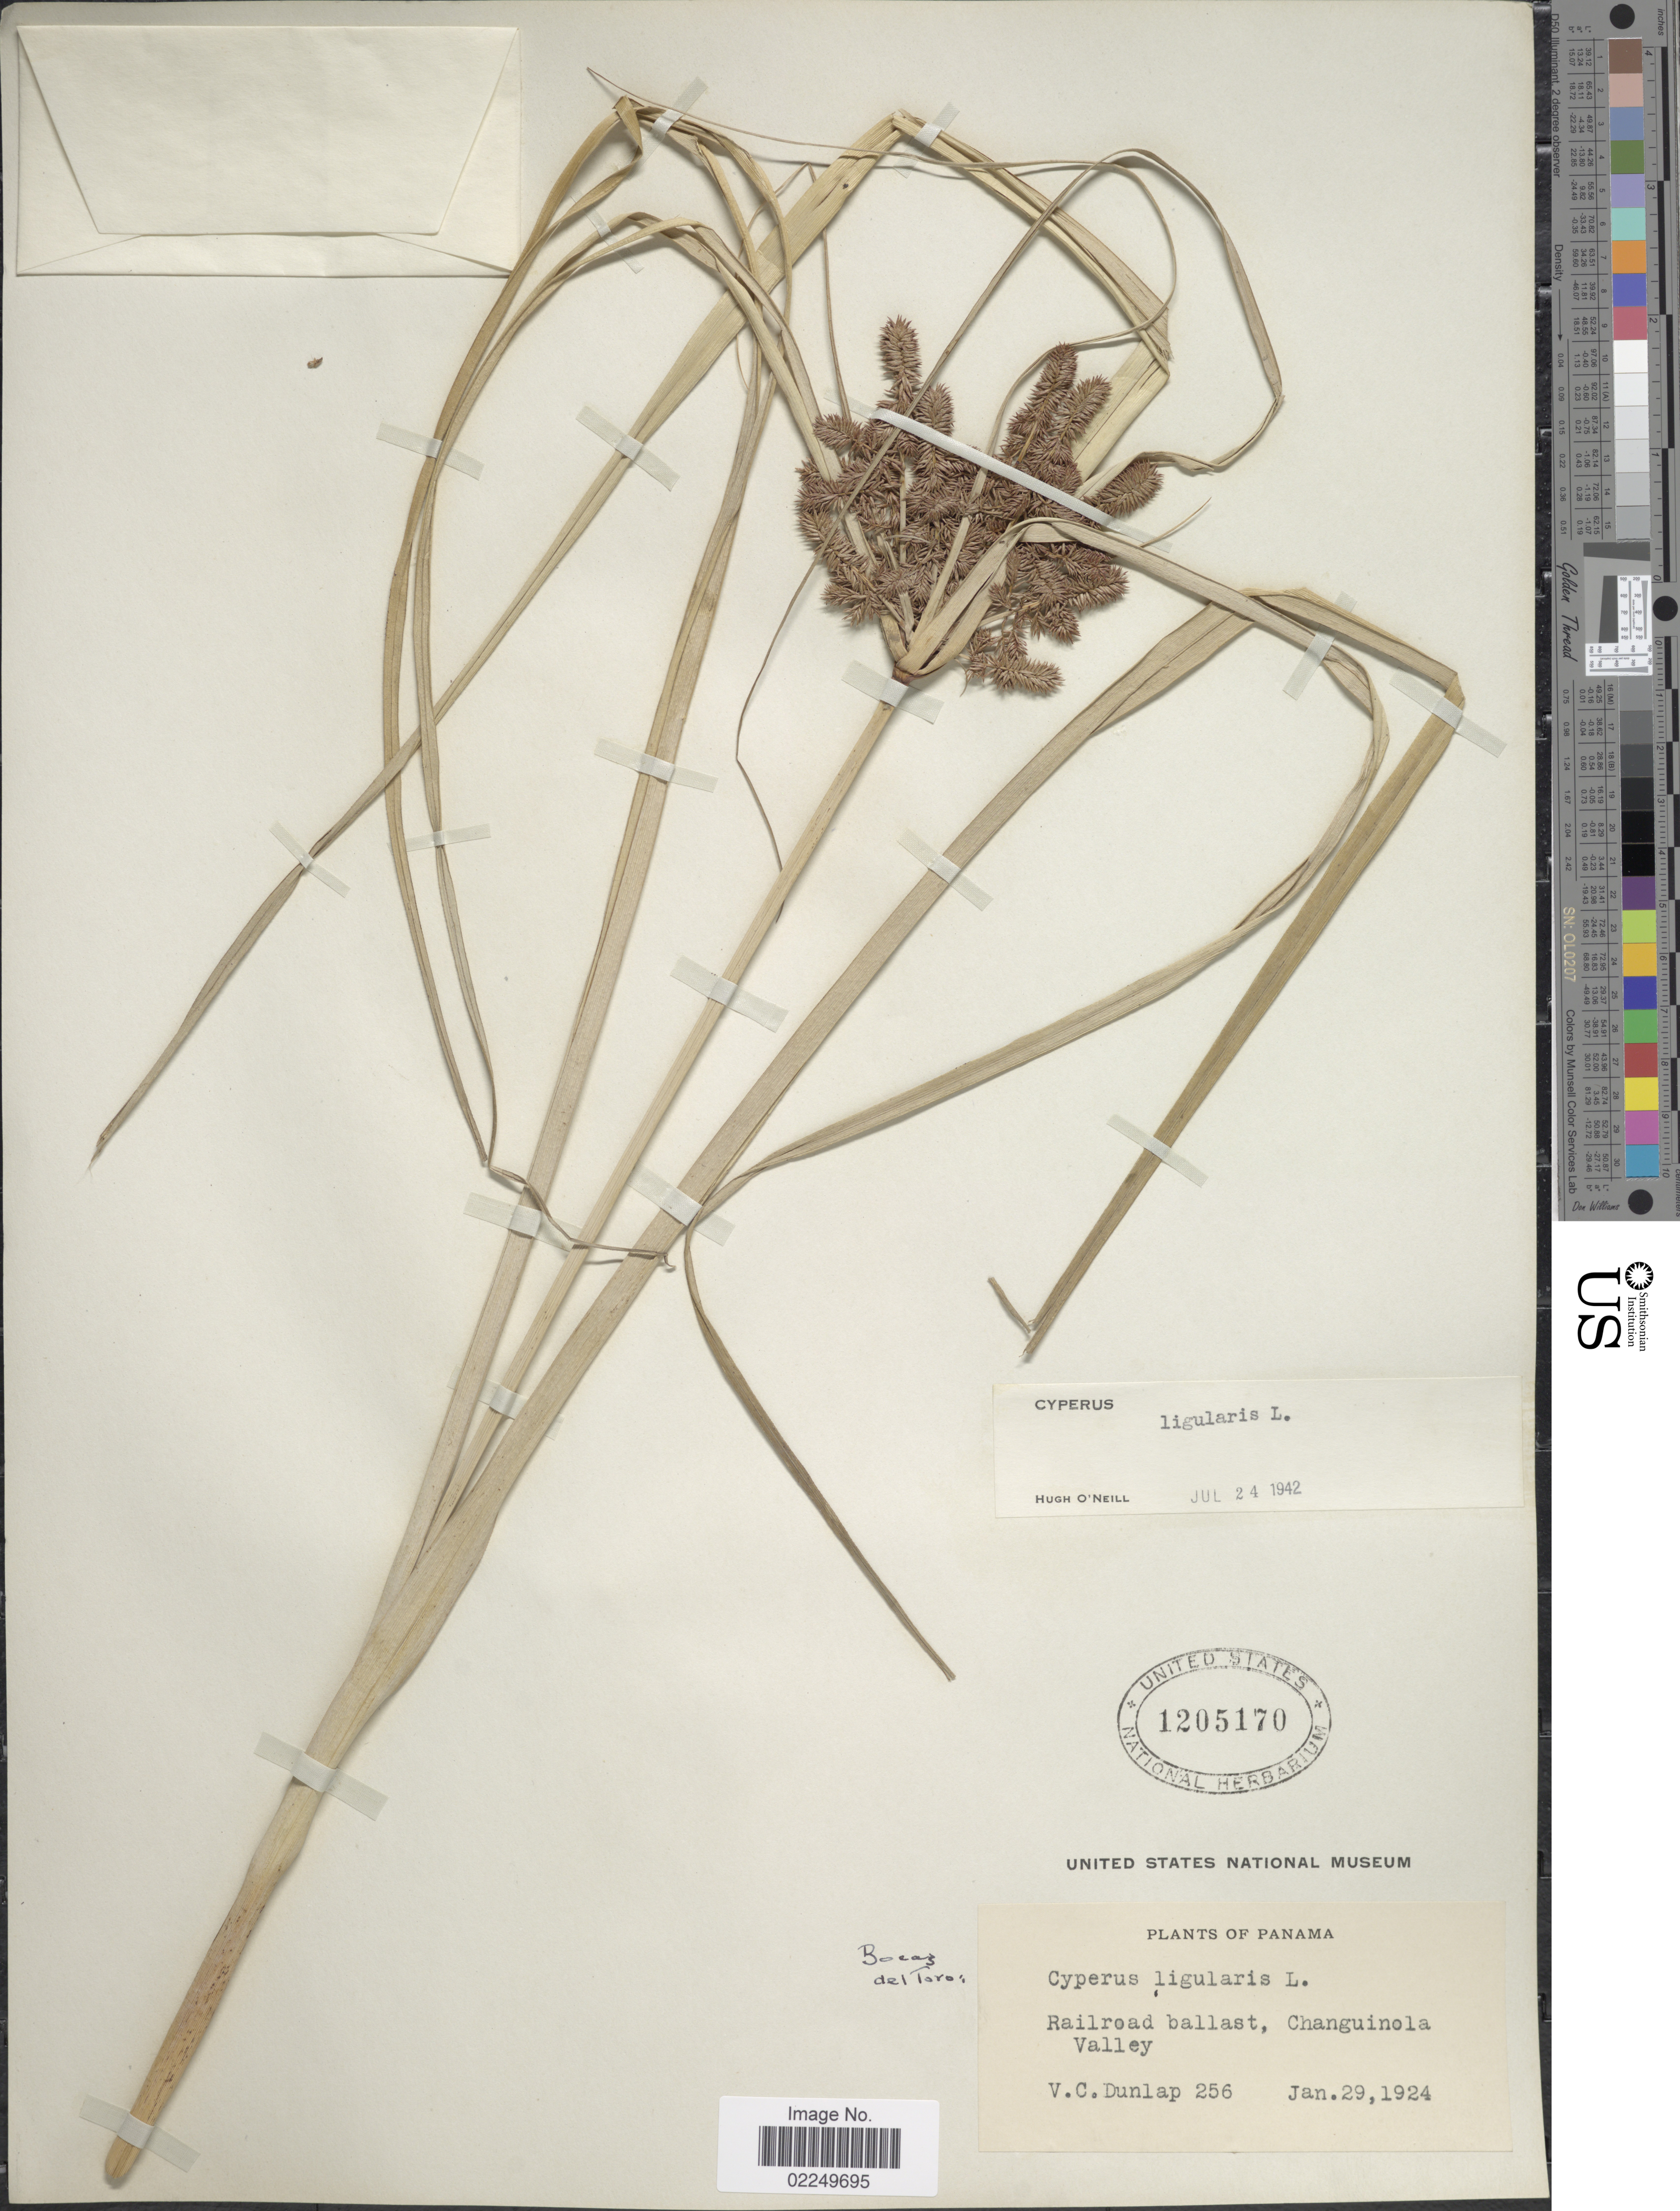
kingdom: Plantae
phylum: Tracheophyta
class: Liliopsida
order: Poales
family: Cyperaceae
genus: Cyperus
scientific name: Cyperus ligularis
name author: L.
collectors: V. C. Dunlap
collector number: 256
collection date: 1924-01-29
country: Panama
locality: Railroad ballast, Changuinola Valley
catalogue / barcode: US 1205170